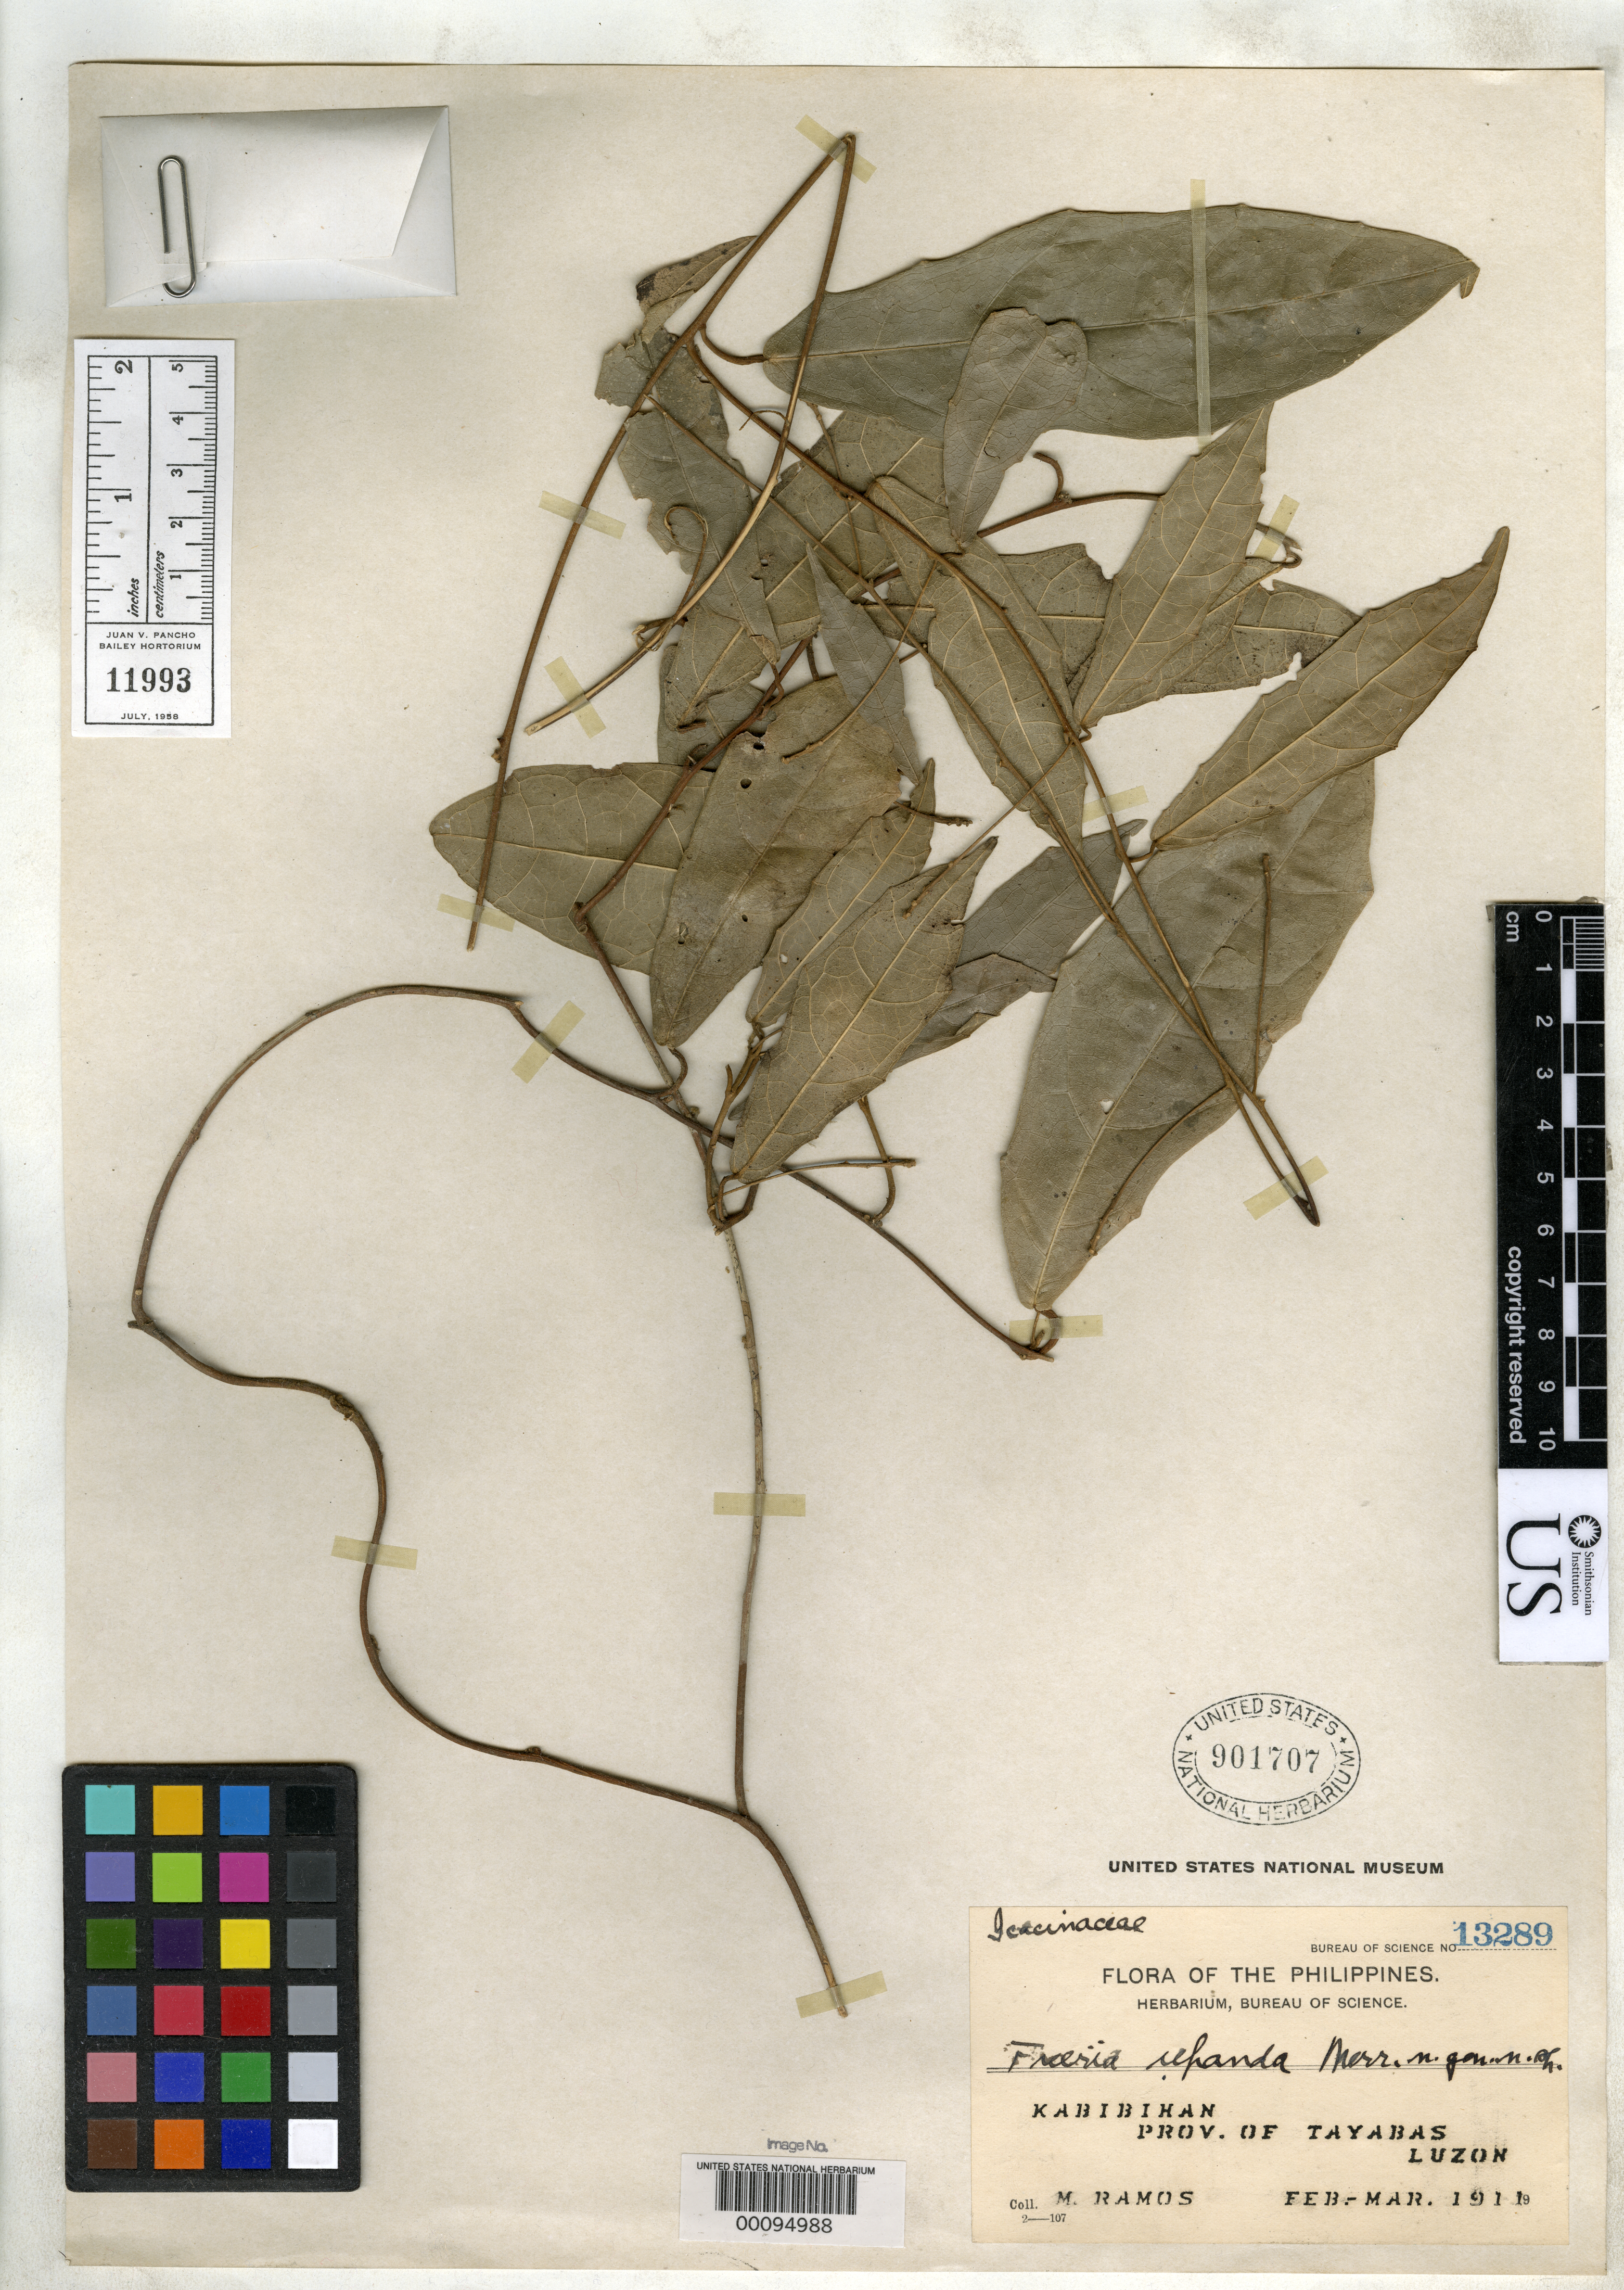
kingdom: Plantae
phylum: Tracheophyta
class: Magnoliopsida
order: Icacinales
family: Icacinaceae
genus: Freeria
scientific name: Freeria repanda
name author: Merr.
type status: Isotype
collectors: M. Ramos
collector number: Bur. Sci. 13289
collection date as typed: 03 Mar 1911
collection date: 1911-03-03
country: Philippines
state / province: Calabarzon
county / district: Quezon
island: Luzon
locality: Kabibihan.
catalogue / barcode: US 901707